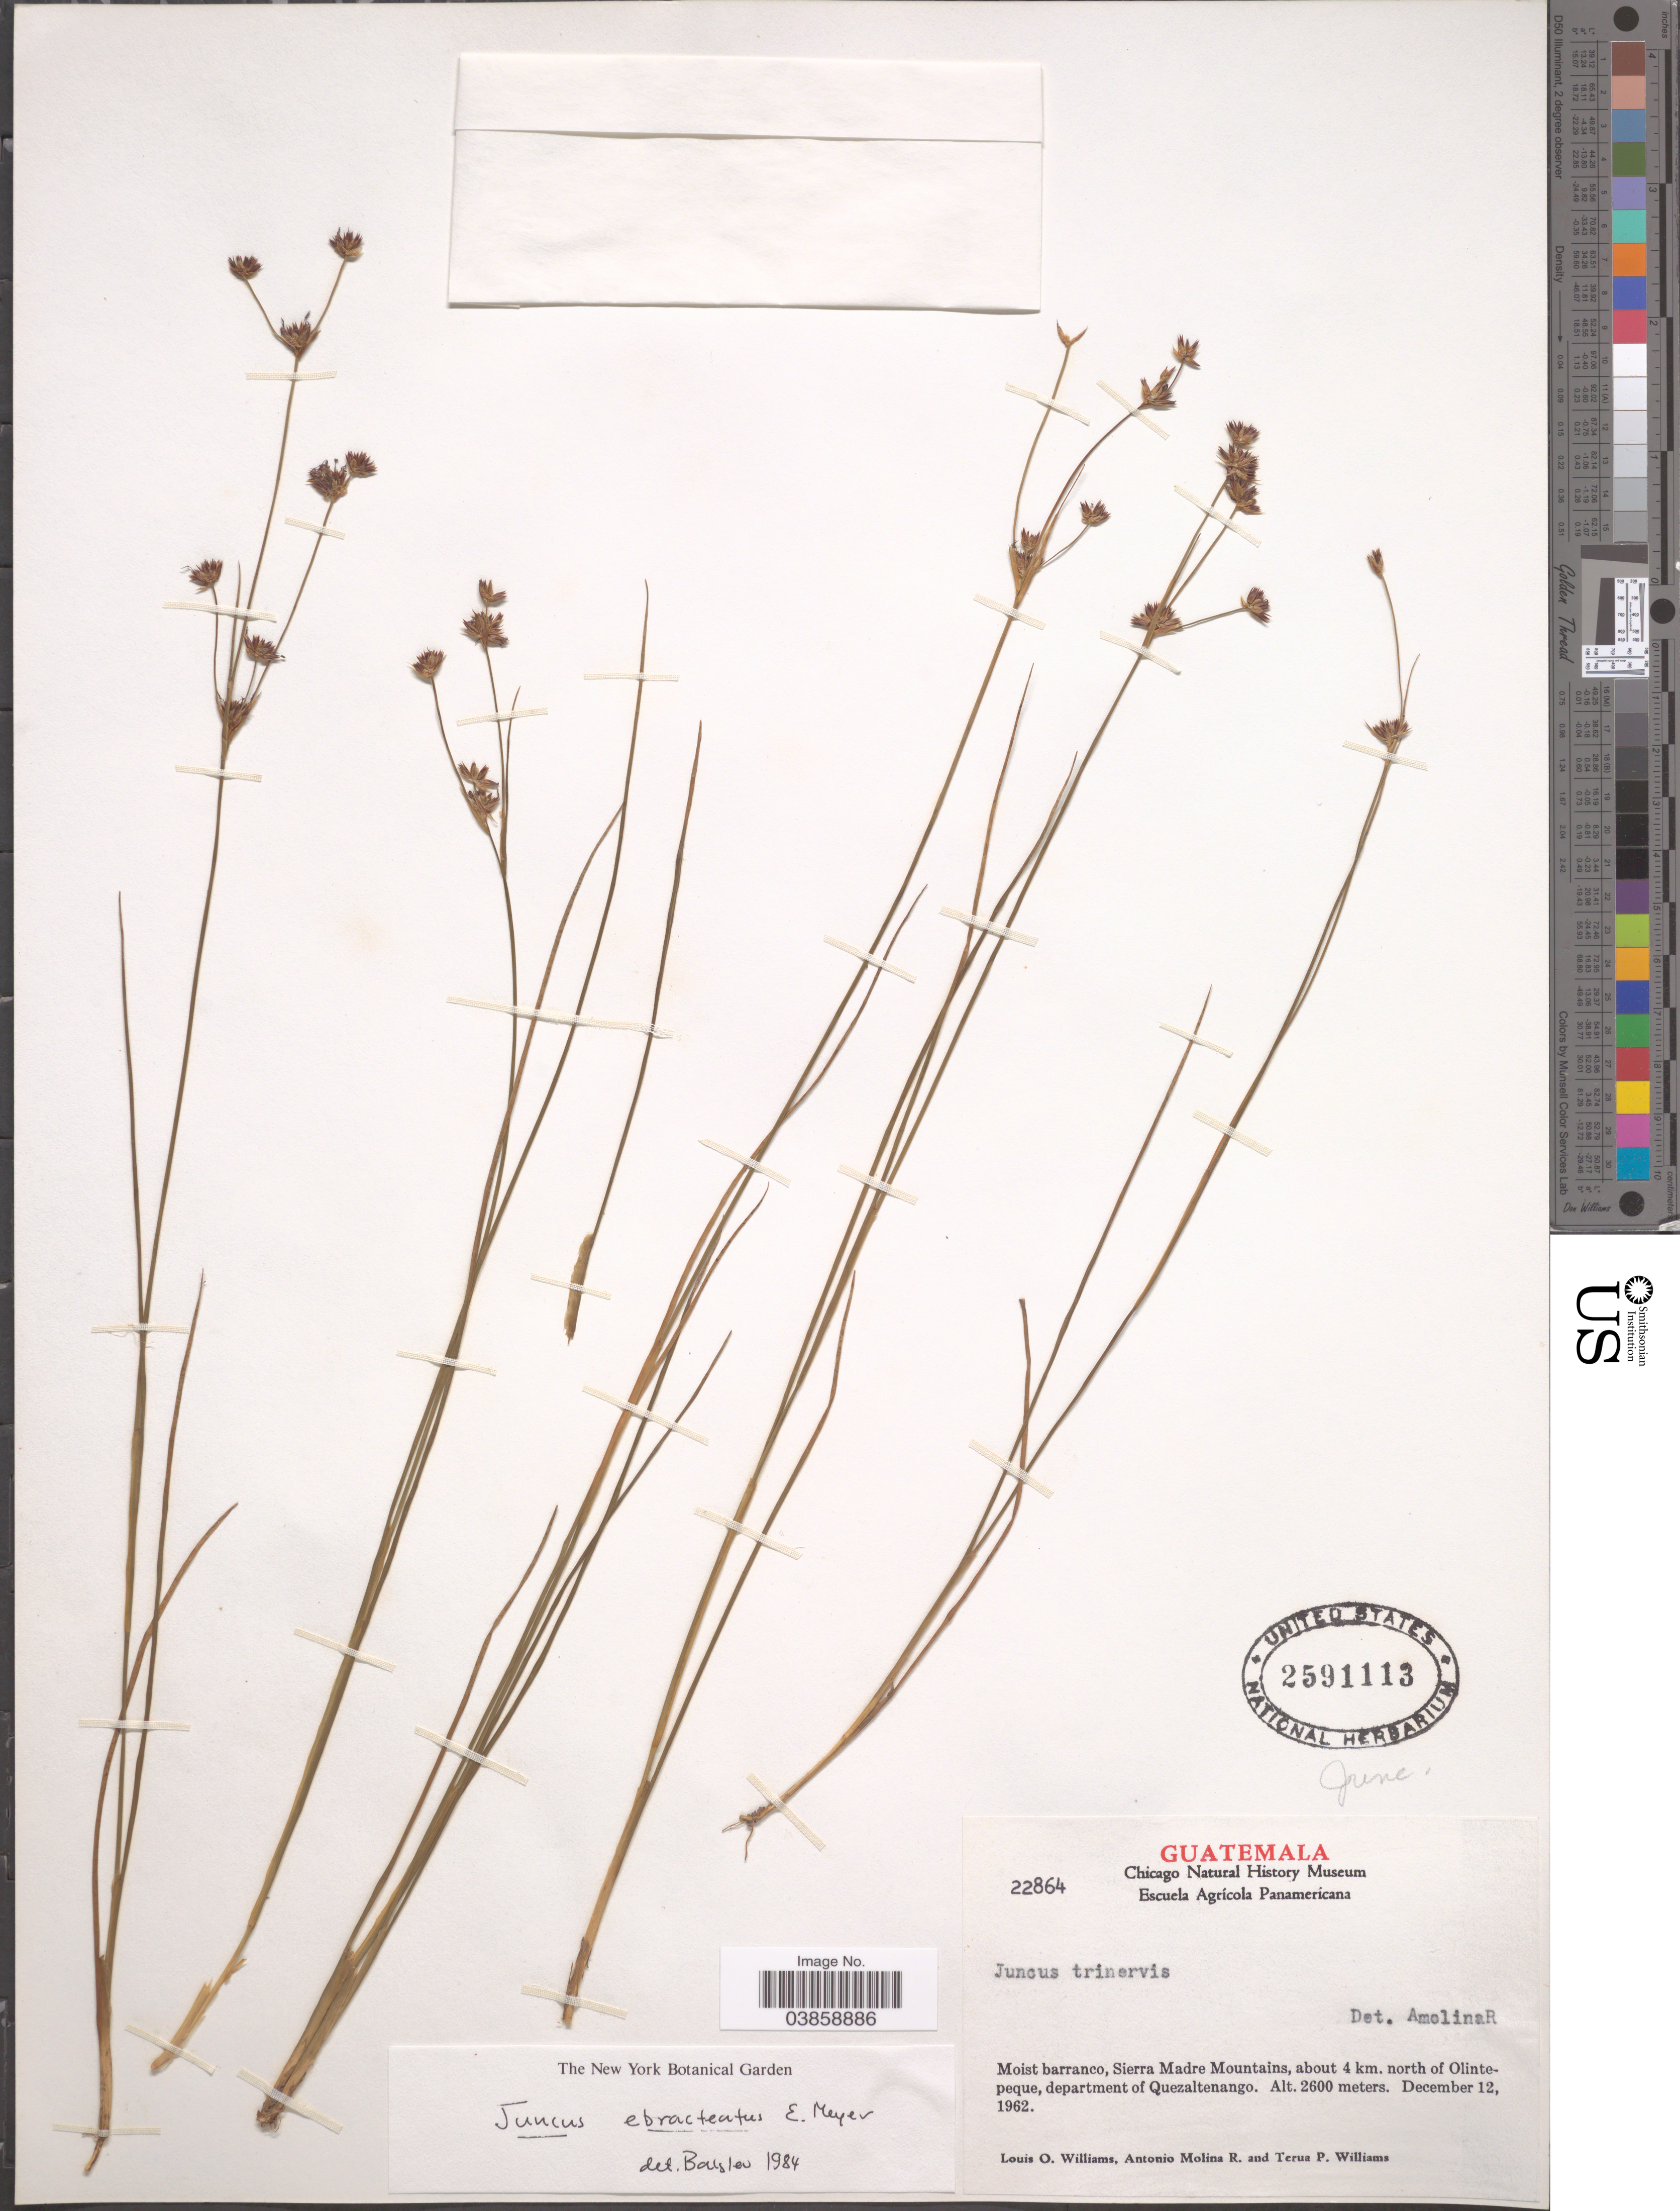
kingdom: Plantae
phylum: Tracheophyta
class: Liliopsida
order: Poales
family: Juncaceae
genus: Juncus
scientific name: Juncus ebracteatus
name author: E. Mey.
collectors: L. O. Williams, A. Molina R. & T. Williams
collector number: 22864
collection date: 1962-12-12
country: Guatemala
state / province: Quetzaltenango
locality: Moist barranco, Sierra Madre Mountains, about 4 km. north of Olintepeque, department of Quezaltenango.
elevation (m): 2600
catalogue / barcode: US 2591113